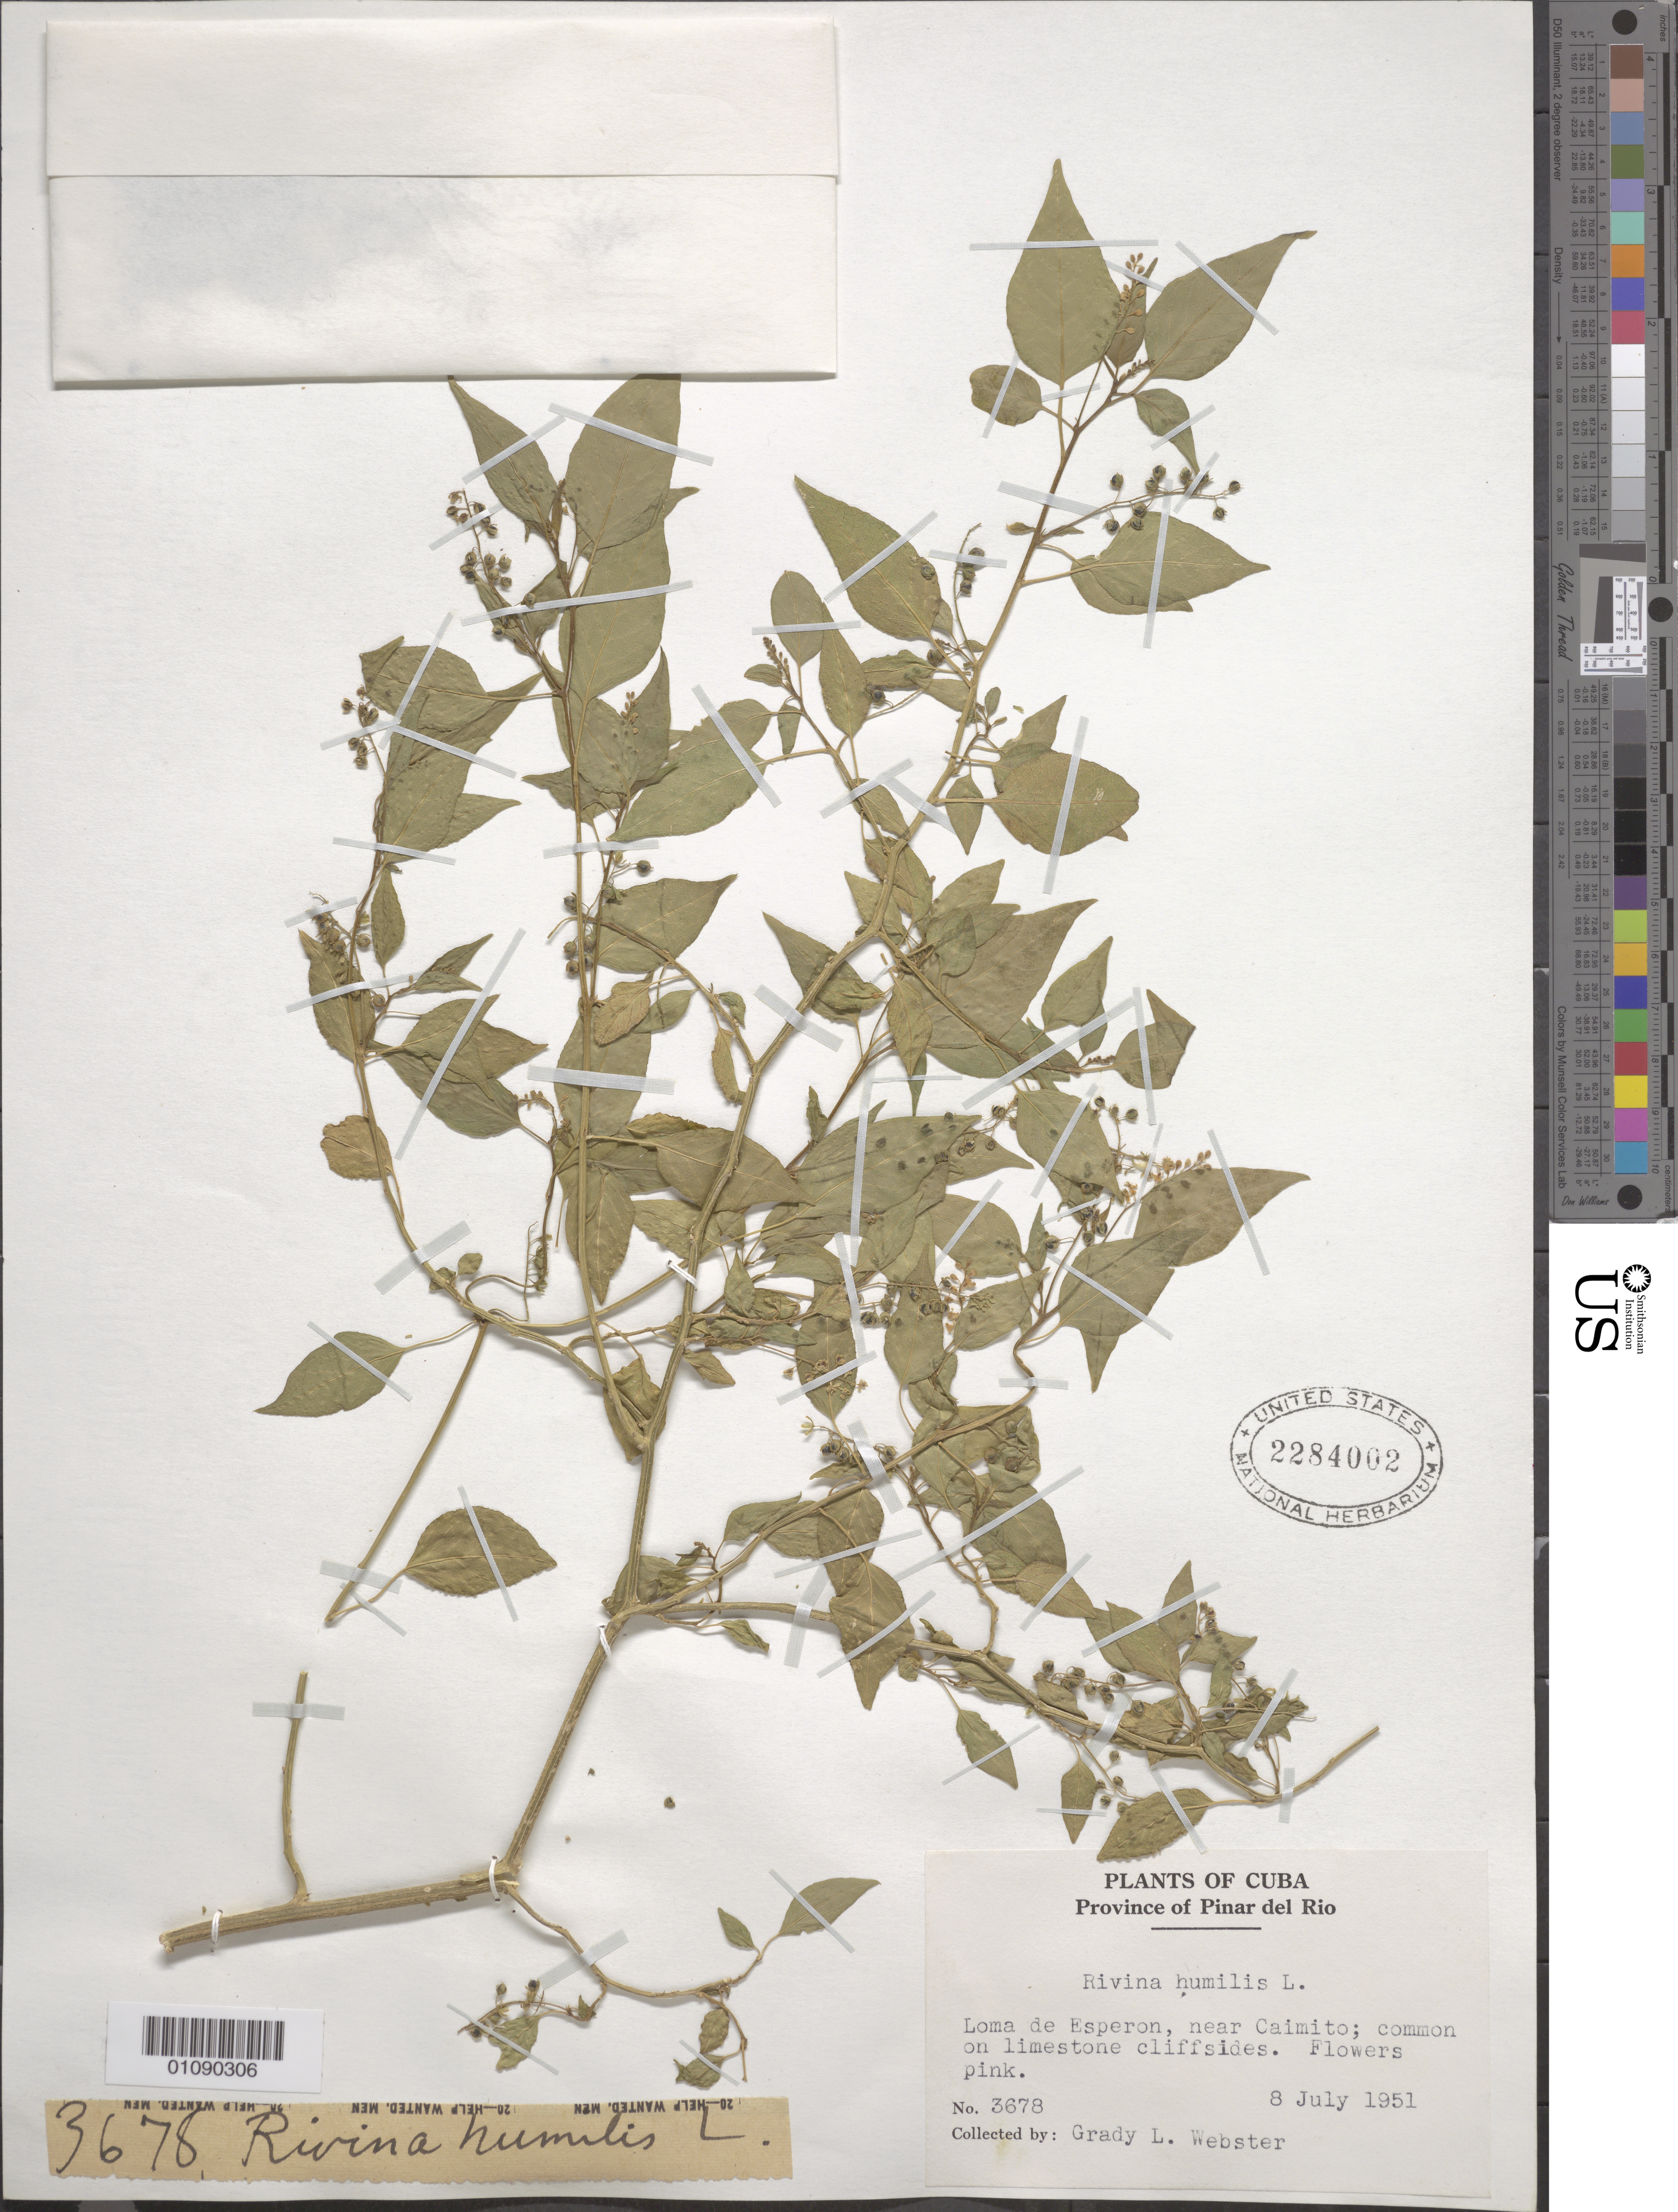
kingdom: Plantae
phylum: Tracheophyta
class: Magnoliopsida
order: Caryophyllales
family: Phytolaccaceae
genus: Rivina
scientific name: Rivina humilis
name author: L.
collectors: G. L. Webster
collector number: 3678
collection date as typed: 08 Jul 1951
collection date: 1951-07-08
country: Cuba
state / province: Pinar del Rio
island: Cuba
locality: Loma de Esperon, near Caimito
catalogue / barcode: US 2284002